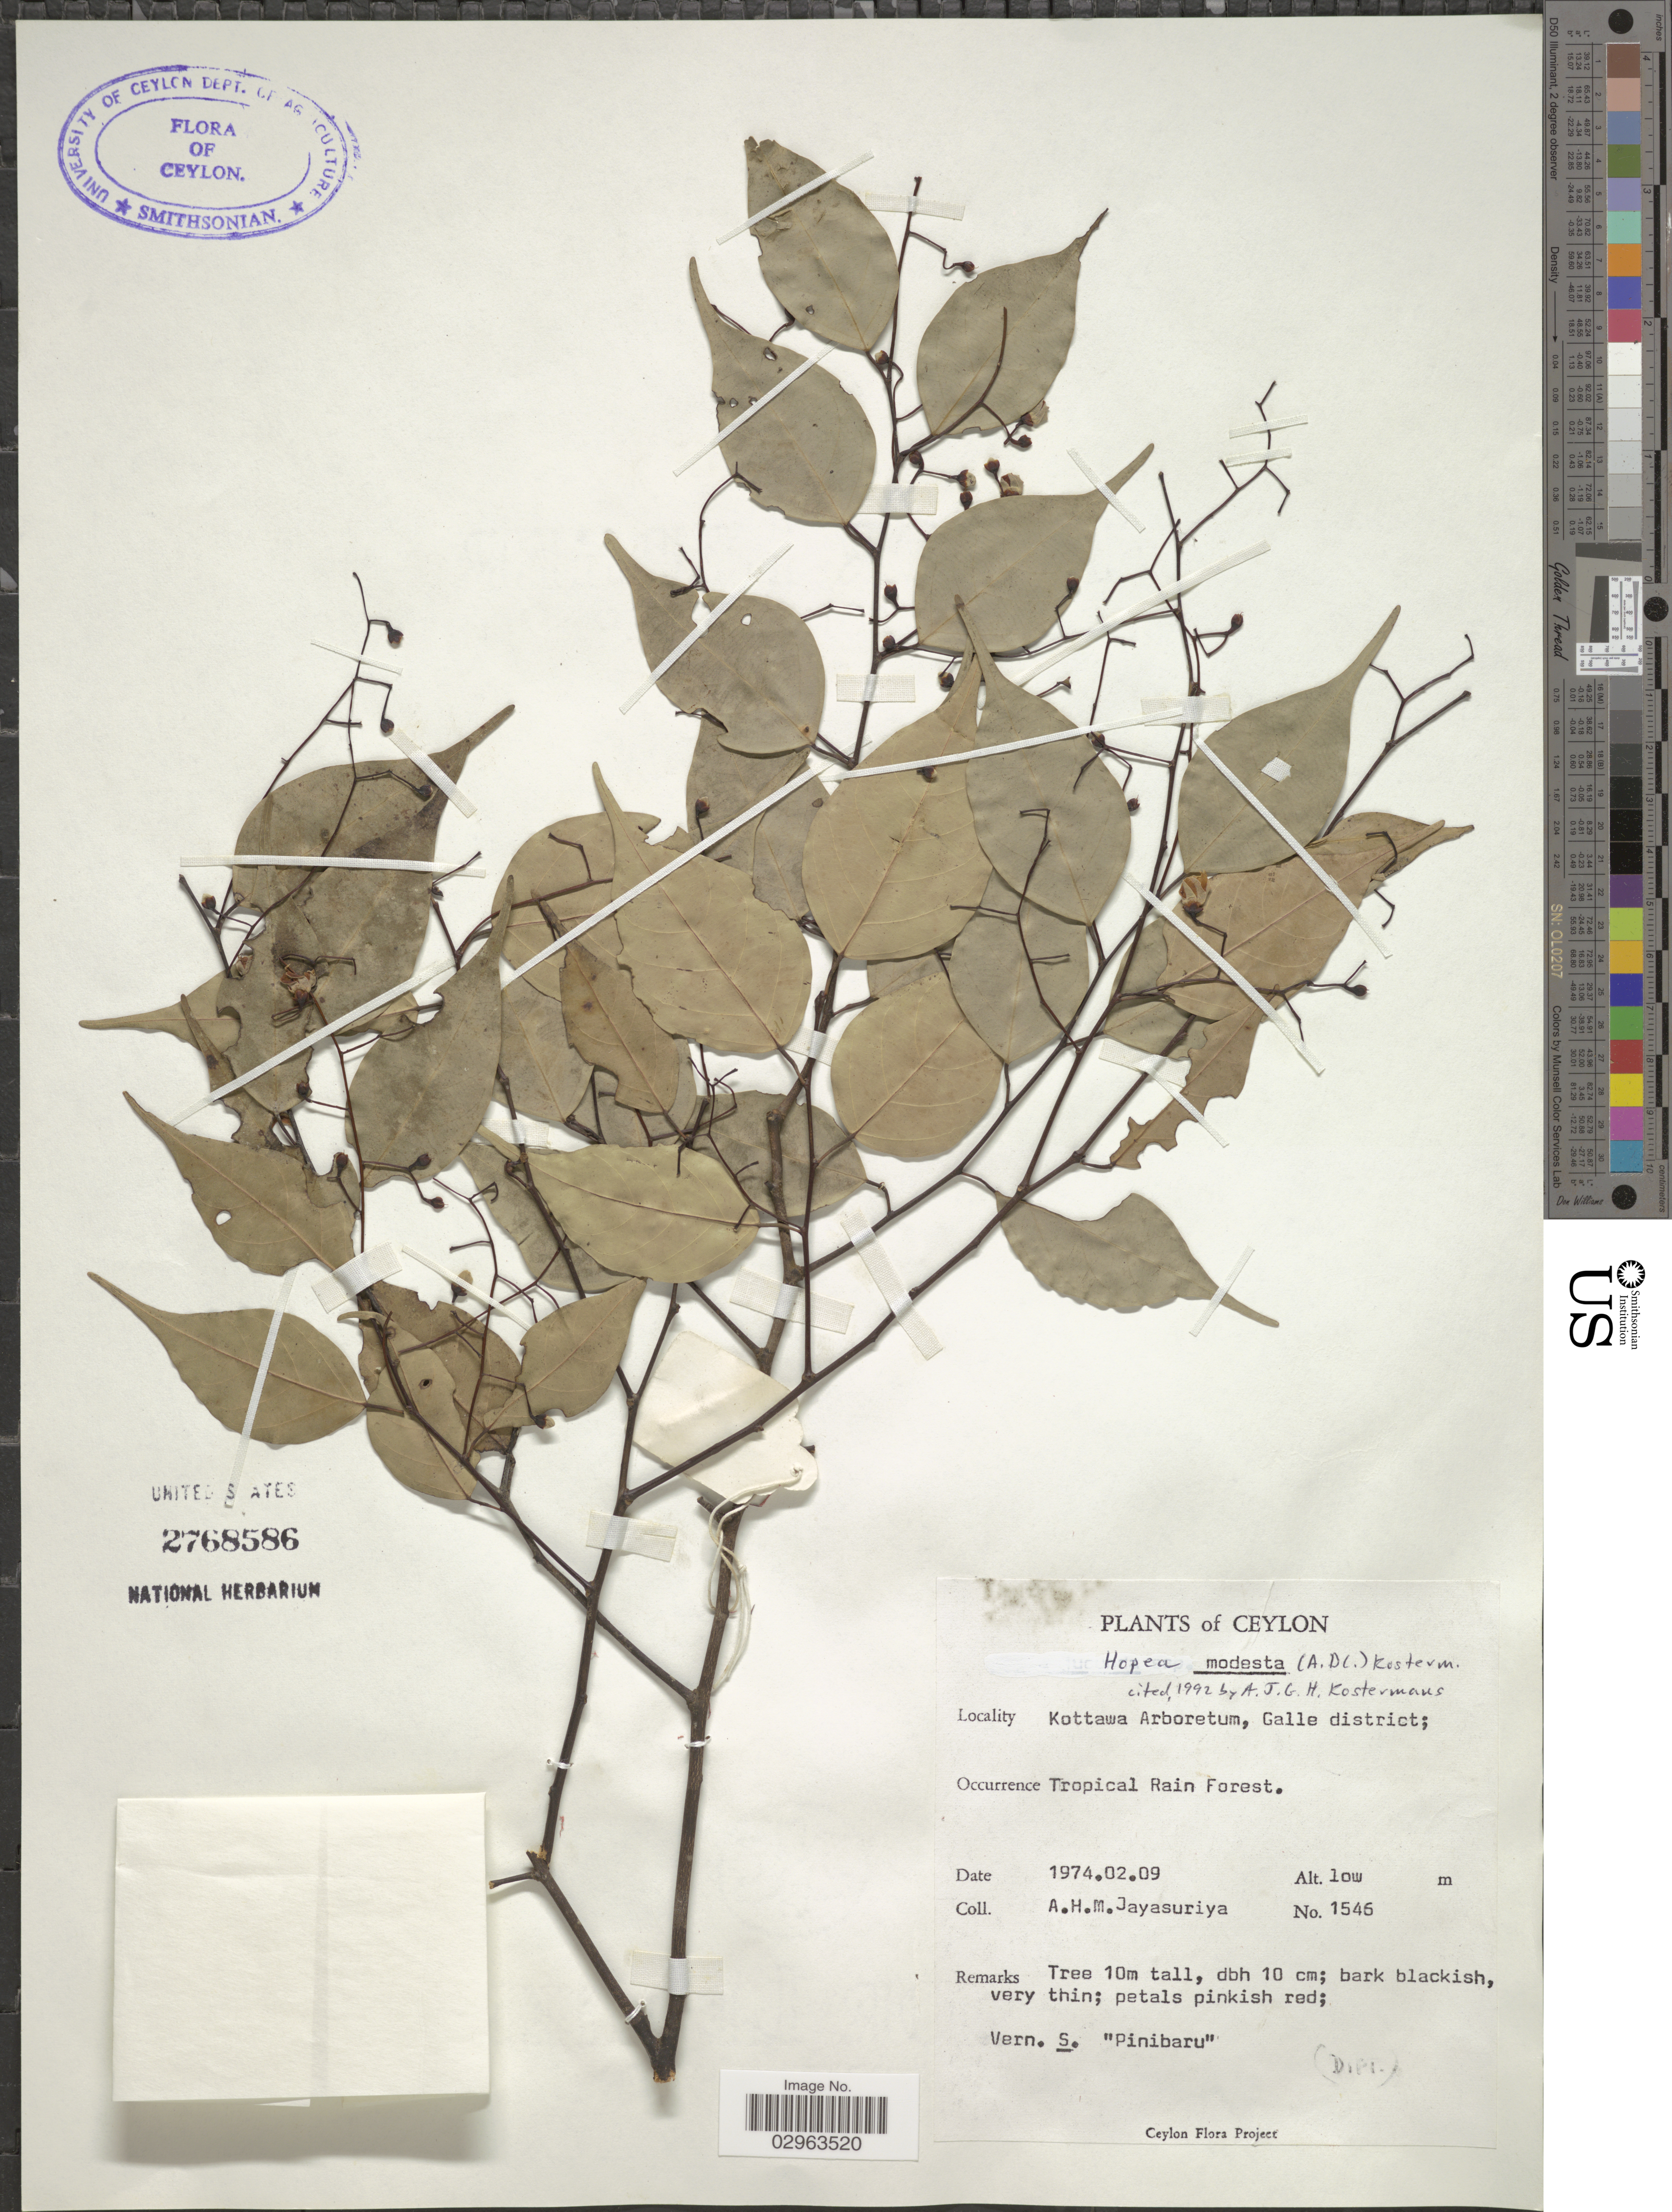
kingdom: Plantae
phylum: Tracheophyta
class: Magnoliopsida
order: Malvales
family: Dipterocarpaceae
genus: Hopea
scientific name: Hopea modesta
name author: Thwaites ex A. DC.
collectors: A. H. Jayasuriya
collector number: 1546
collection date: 1974-02-09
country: Sri Lanka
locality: Ceylon. Kottawa Arboretum, Galle district.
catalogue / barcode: US 2768586